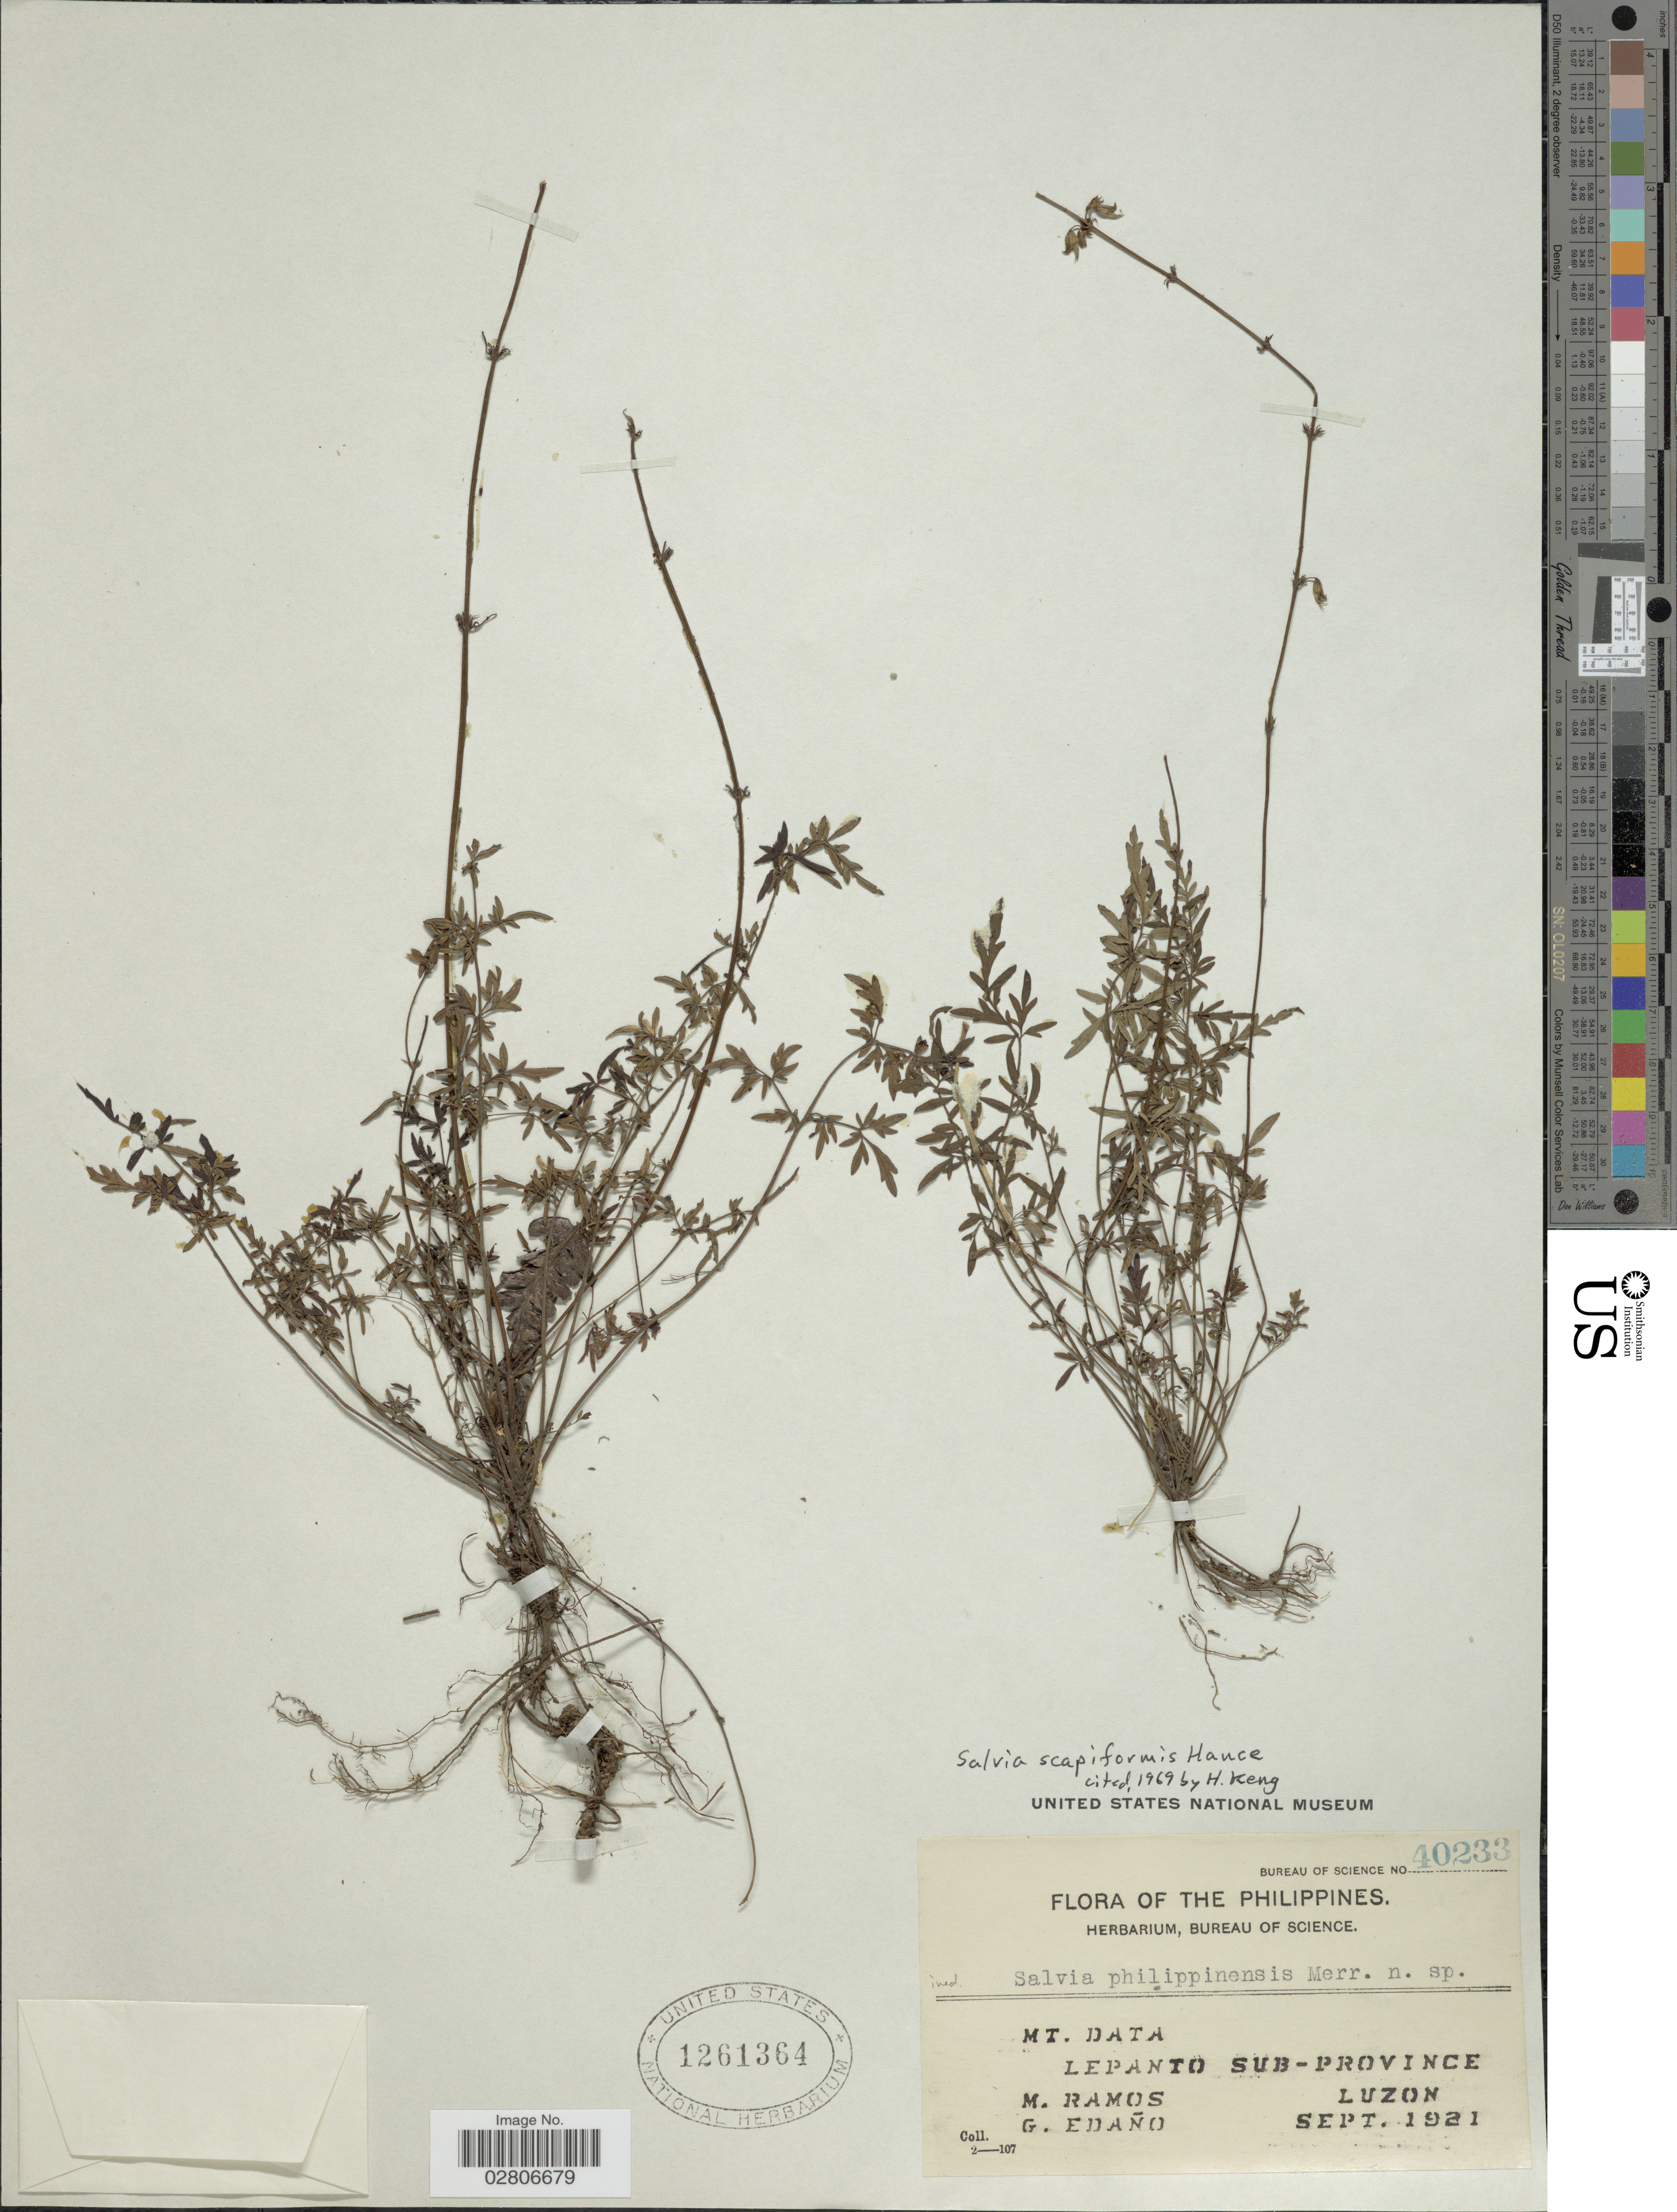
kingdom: Plantae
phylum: Tracheophyta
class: Magnoliopsida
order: Lamiales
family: Lamiaceae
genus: Salvia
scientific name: Salvia scapiformis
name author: Hance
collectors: M. Ramos & G. Edaño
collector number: Bureau of Science 40233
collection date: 1921-09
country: Philippines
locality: Mt. Data, Lepanto Sub-Province, Luzon.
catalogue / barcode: US 1261364